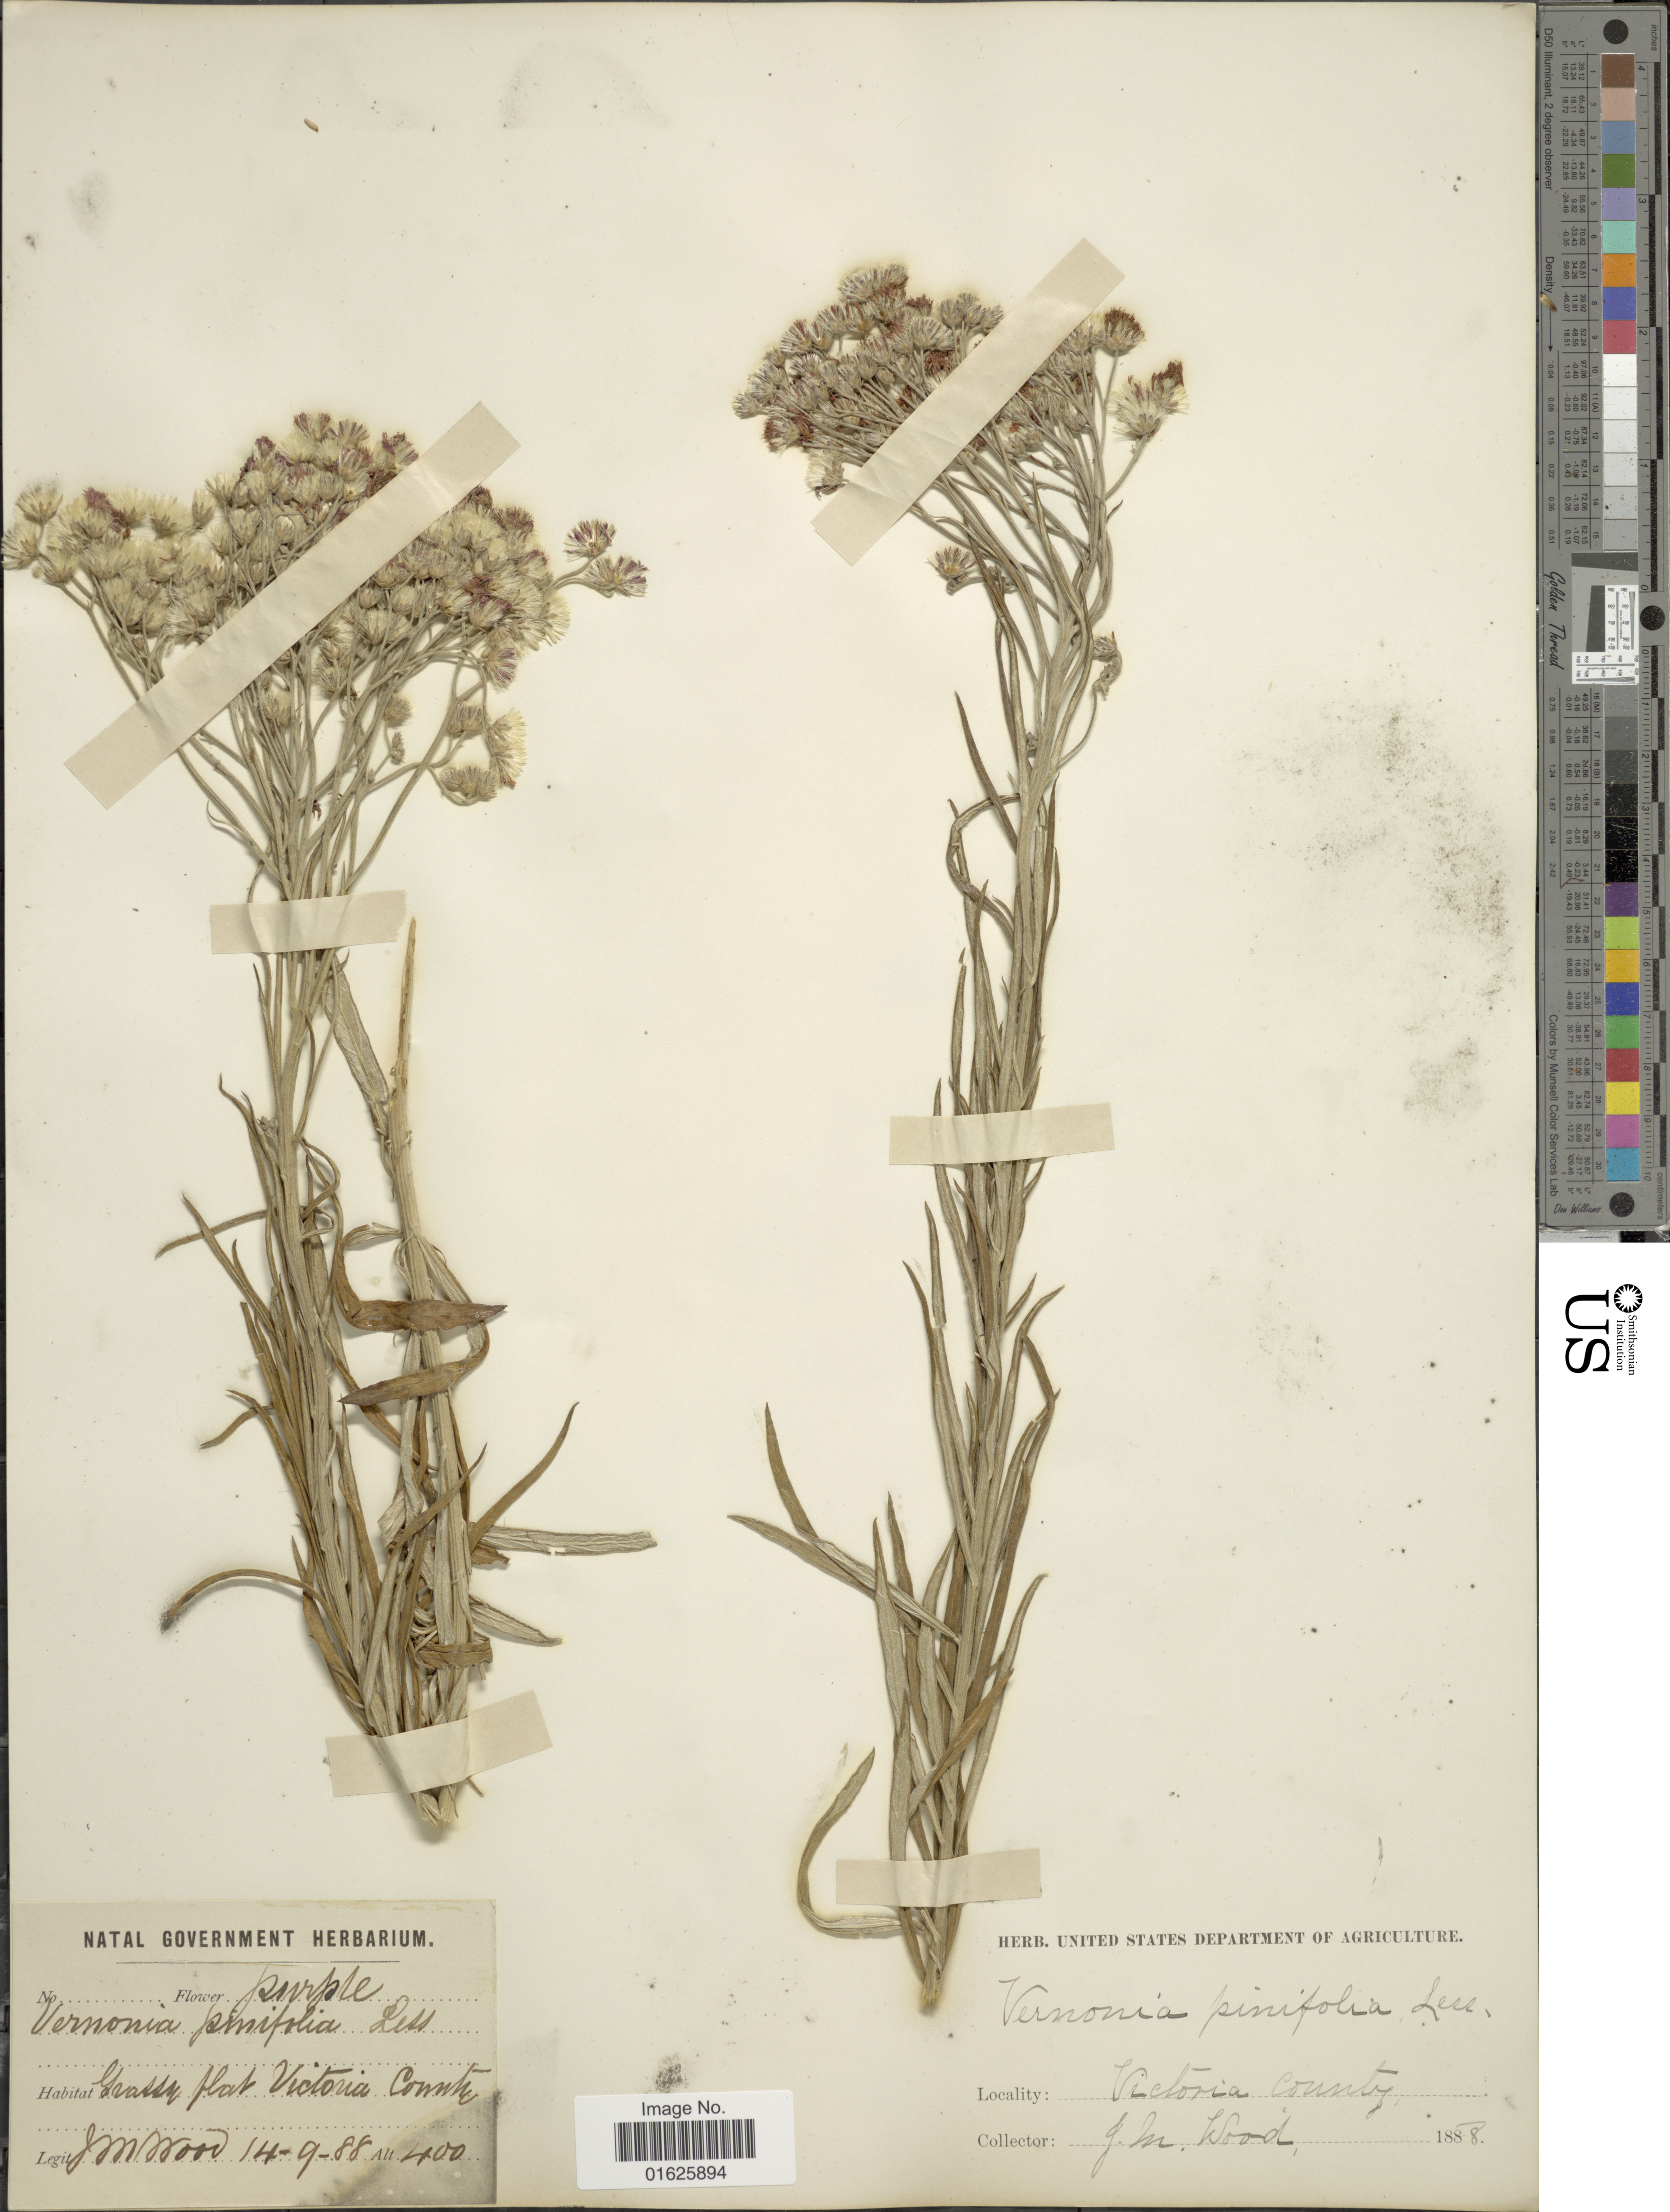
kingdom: Plantae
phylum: Tracheophyta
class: Magnoliopsida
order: Asterales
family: Asteraceae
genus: Hilliardiella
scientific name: Hilliardiella pinifolia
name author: (Less.) H. Rob.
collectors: J. M. Wood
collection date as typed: Transcribed d/m/y: 14/9/88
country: South Africa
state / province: KwaZulu-Natal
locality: Grassy plat Victoris County